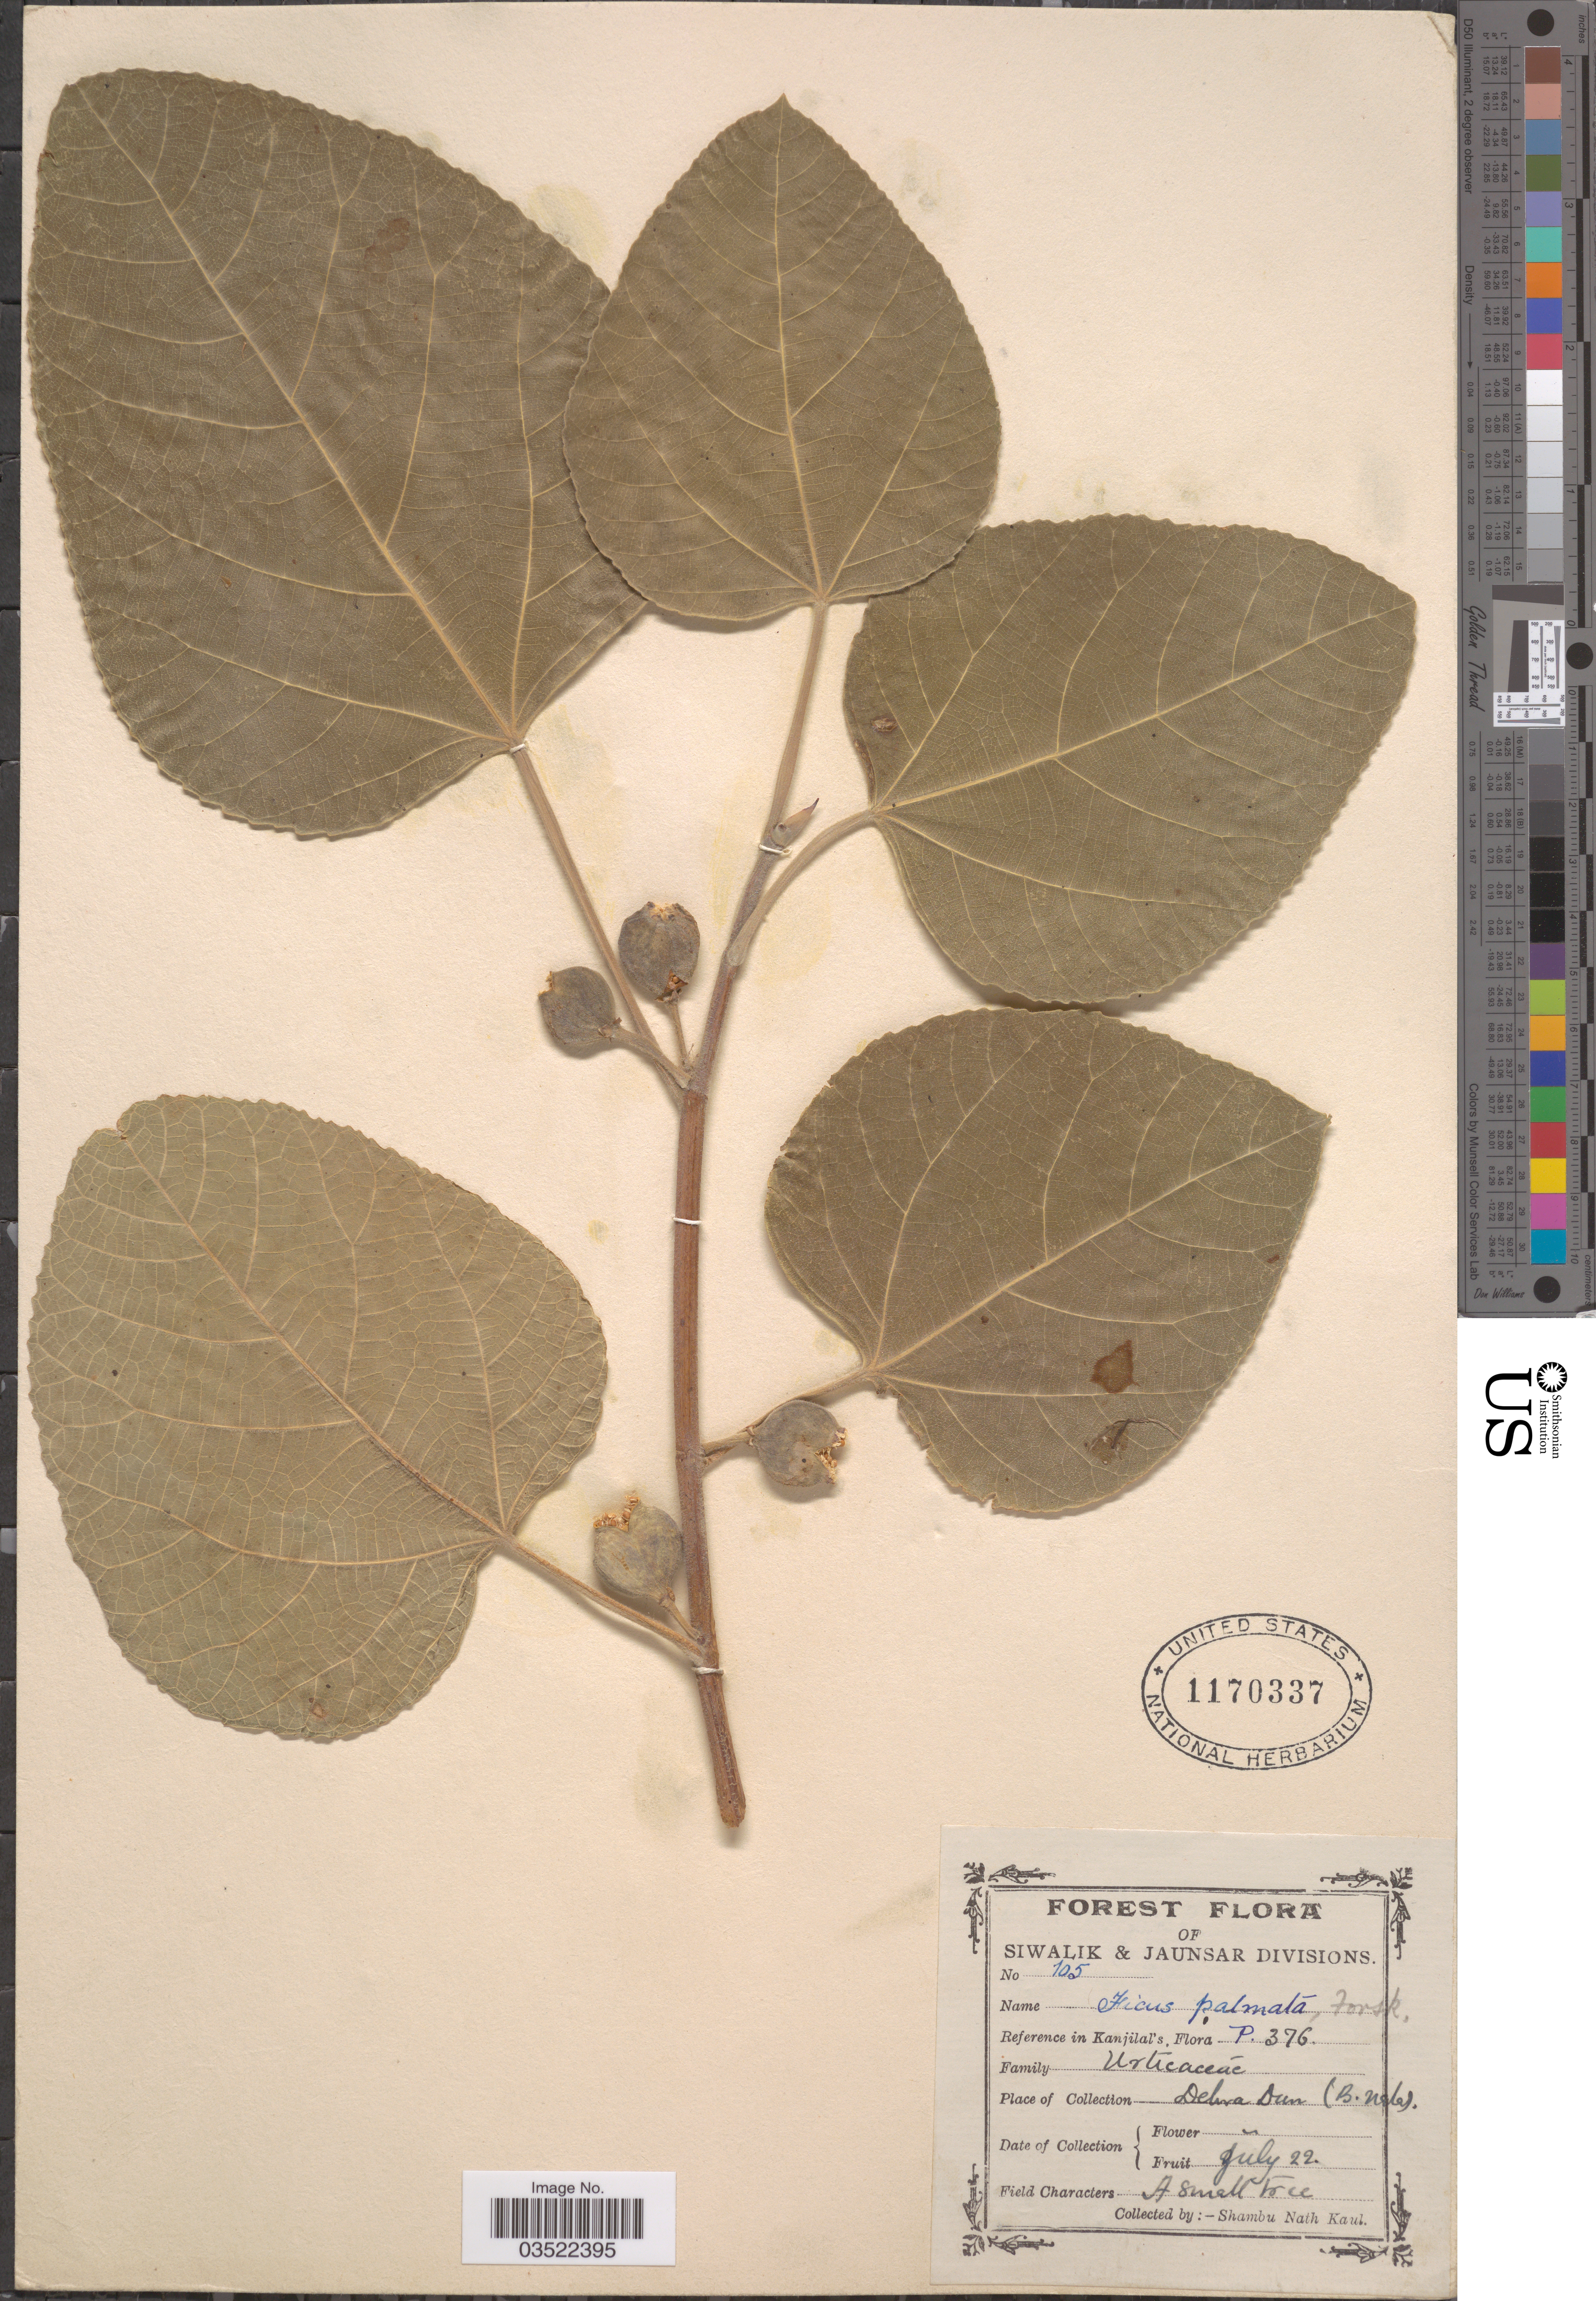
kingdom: Plantae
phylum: Tracheophyta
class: Magnoliopsida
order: Rosales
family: Moraceae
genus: Ficus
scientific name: Ficus palmata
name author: Forssk.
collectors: S. Kaul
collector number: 105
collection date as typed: Transcribed d/m/y: /7/22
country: India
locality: Siwalik & Jaunsar Divisions. Dehra Dun (B. Nala*).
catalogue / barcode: US 1170337